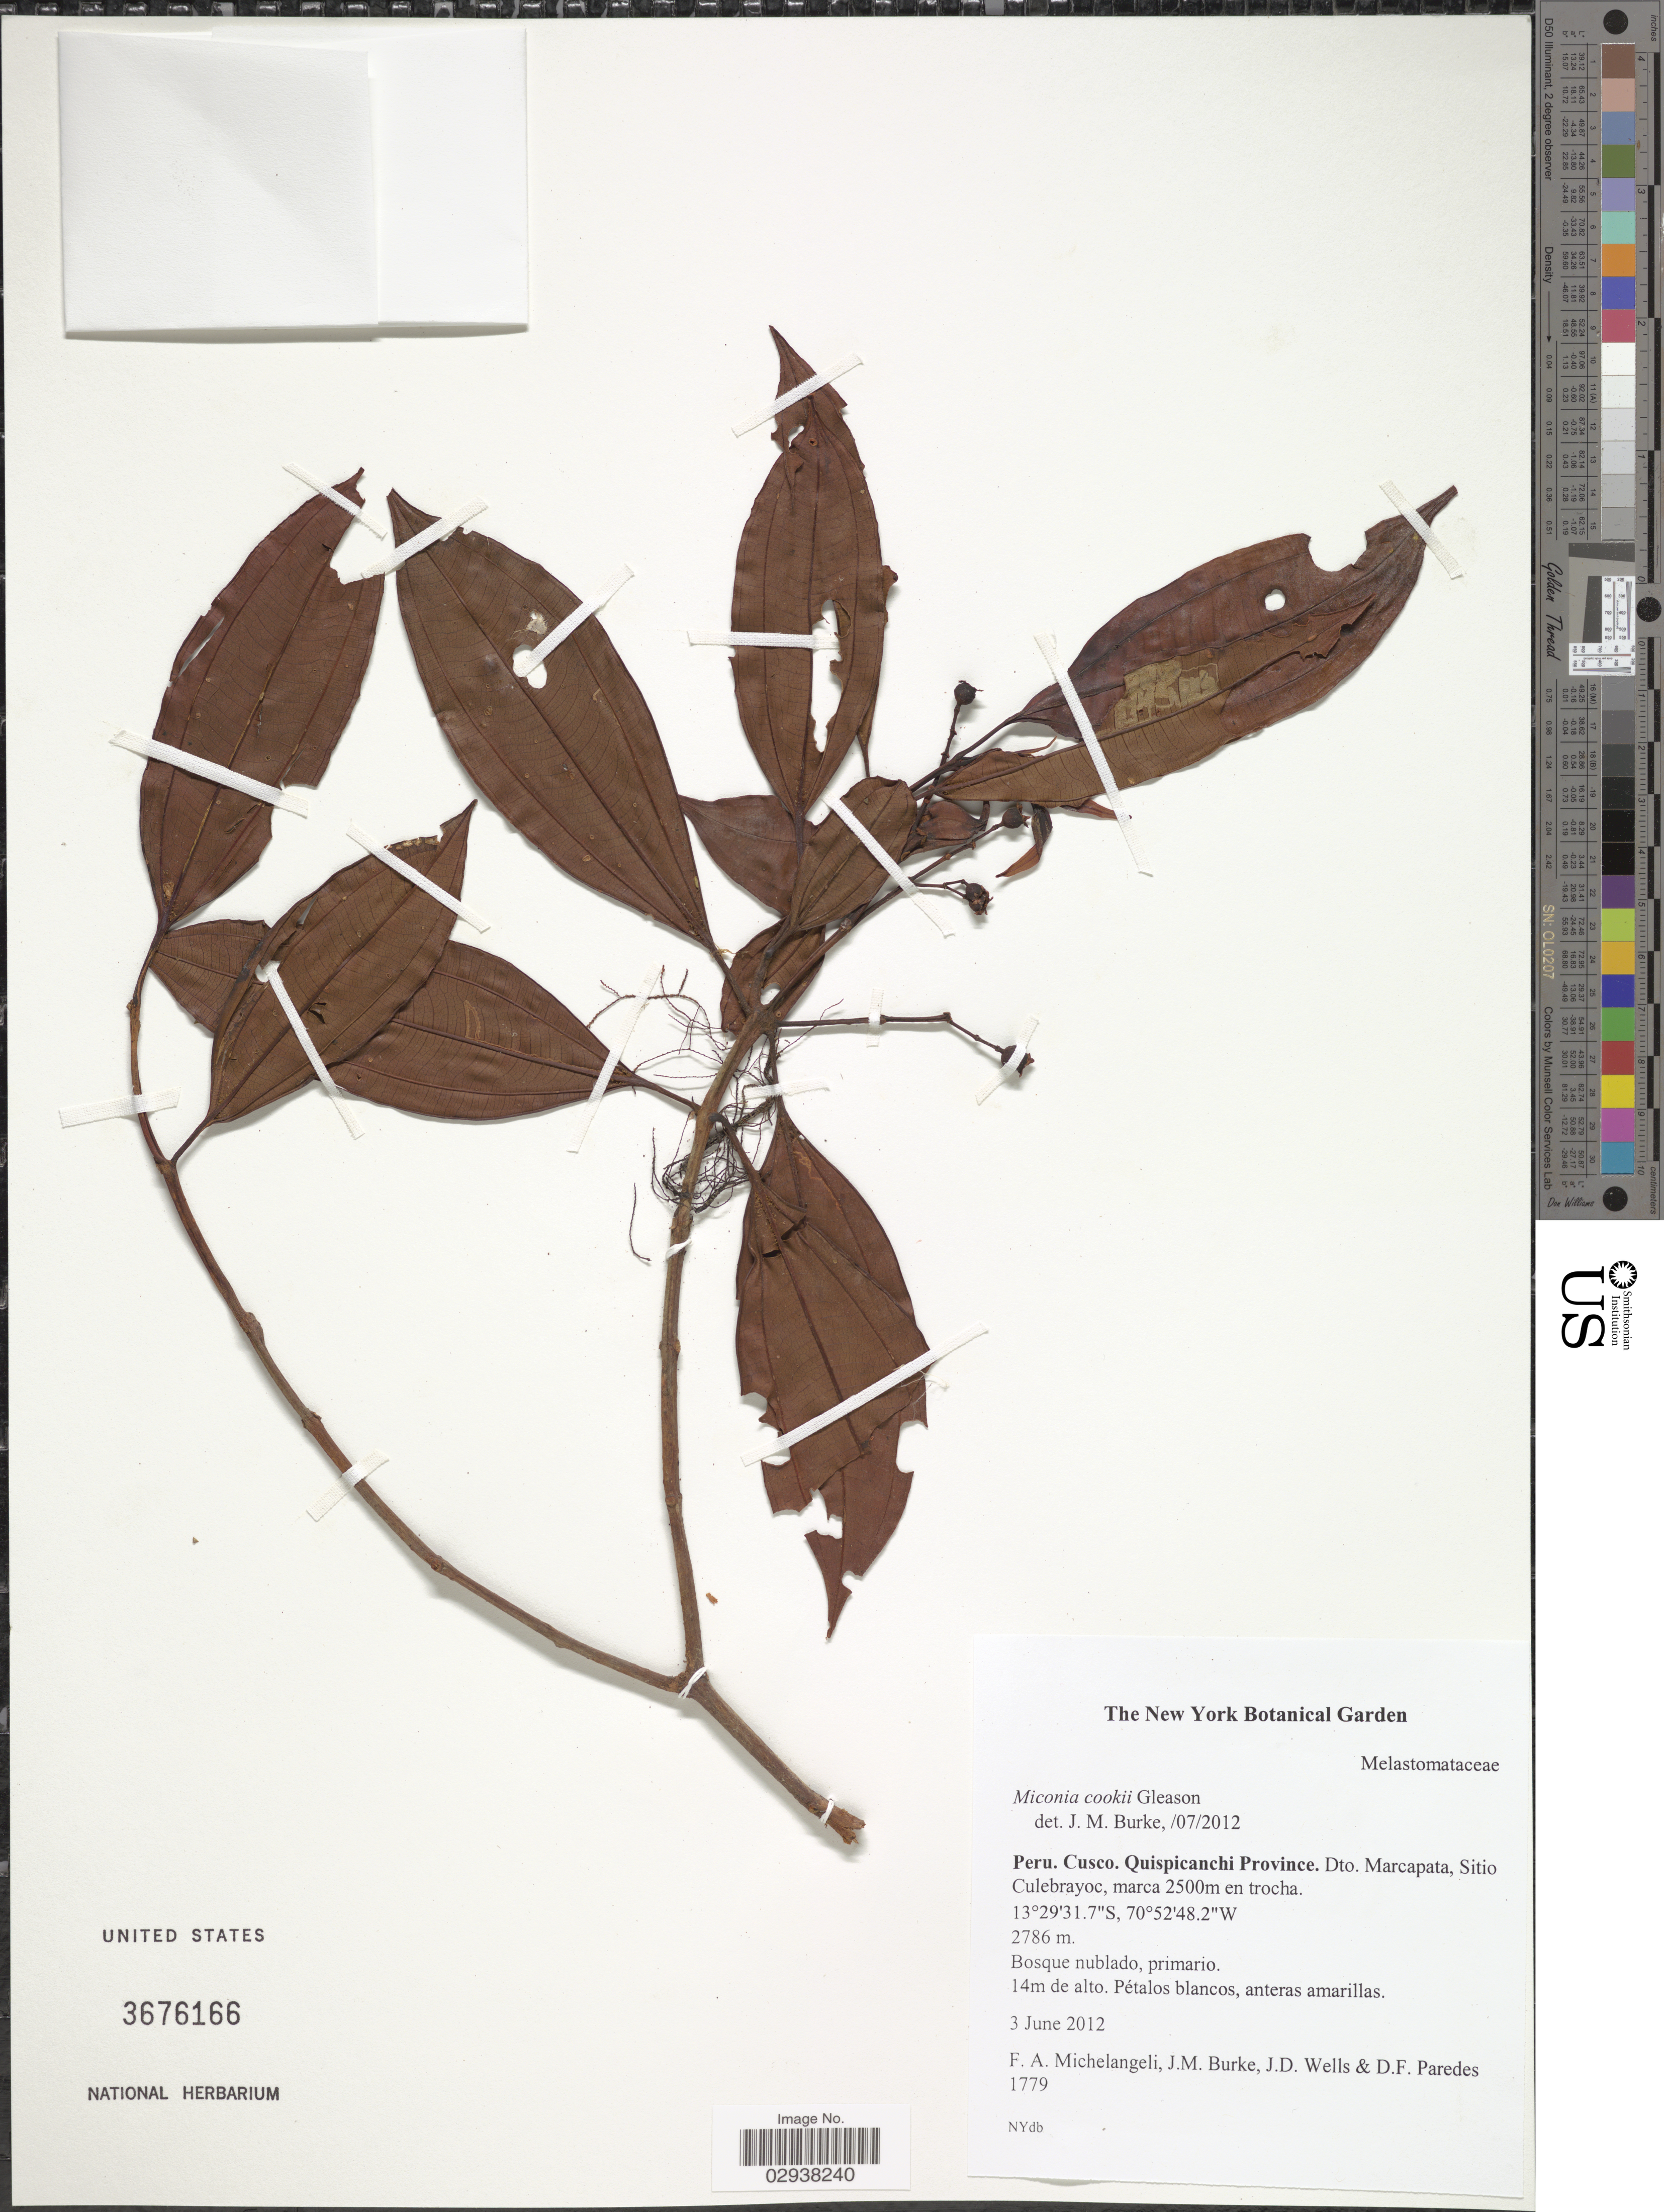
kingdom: Plantae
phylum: Tracheophyta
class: Magnoliopsida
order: Myrtales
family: Melastomataceae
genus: Miconia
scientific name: Miconia cookii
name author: Gleason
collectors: F. A. Michelangeli, Jac. M. Burke, J. Wells & D. Paredes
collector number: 1779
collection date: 2012-06-03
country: Peru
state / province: Cusco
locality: Quispicanchis Province. Dto. Marcapata, Sitio Culebrayoc, marca 2500m en trocha.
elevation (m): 2786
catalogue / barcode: US 3676166